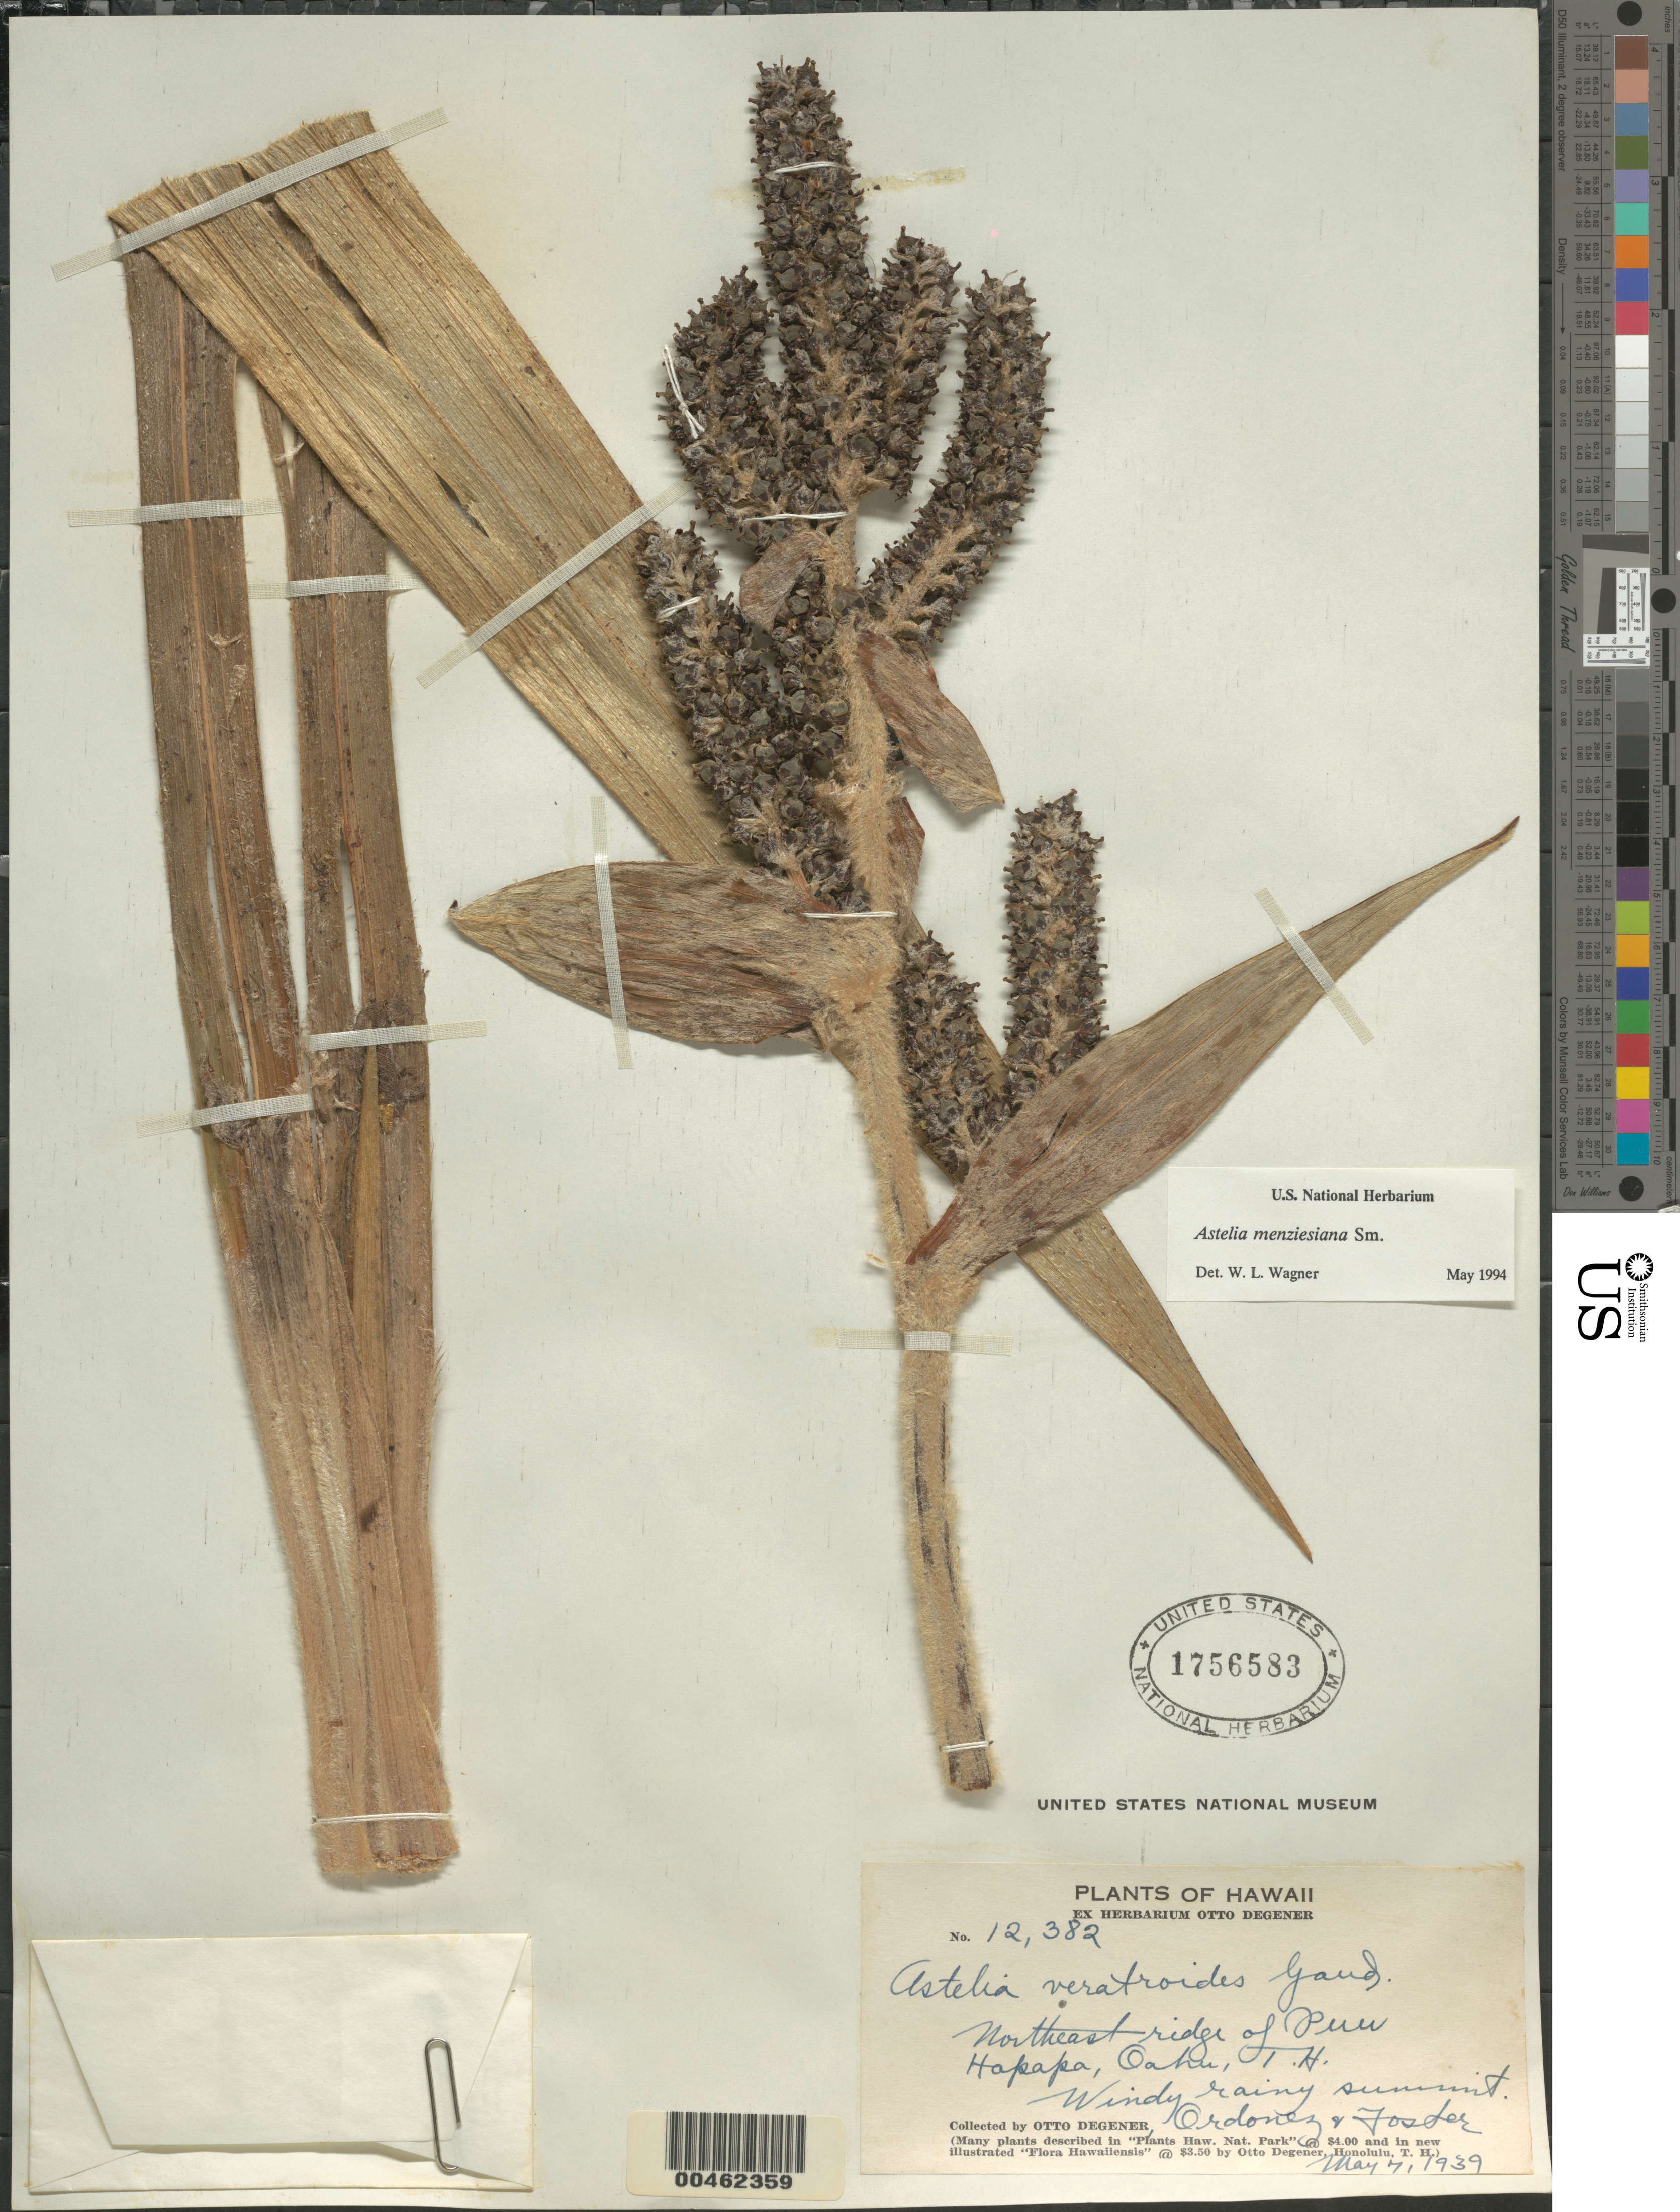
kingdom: Plantae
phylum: Tracheophyta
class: Liliopsida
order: Asparagales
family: Asteliaceae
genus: Astelia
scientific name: Astelia menziesiana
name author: Sm.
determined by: Wagner, W. L., (BOT), Smithsonian Institution - National Museum of Natural History (UNITED STATES)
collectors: O. Degener, Ordonez & R. B. Foster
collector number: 12382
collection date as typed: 7 May 1939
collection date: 1939-05-07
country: United States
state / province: Hawaii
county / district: Honolulu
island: Oahu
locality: NE ridge of Puu Hapapa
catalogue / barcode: US 1756583